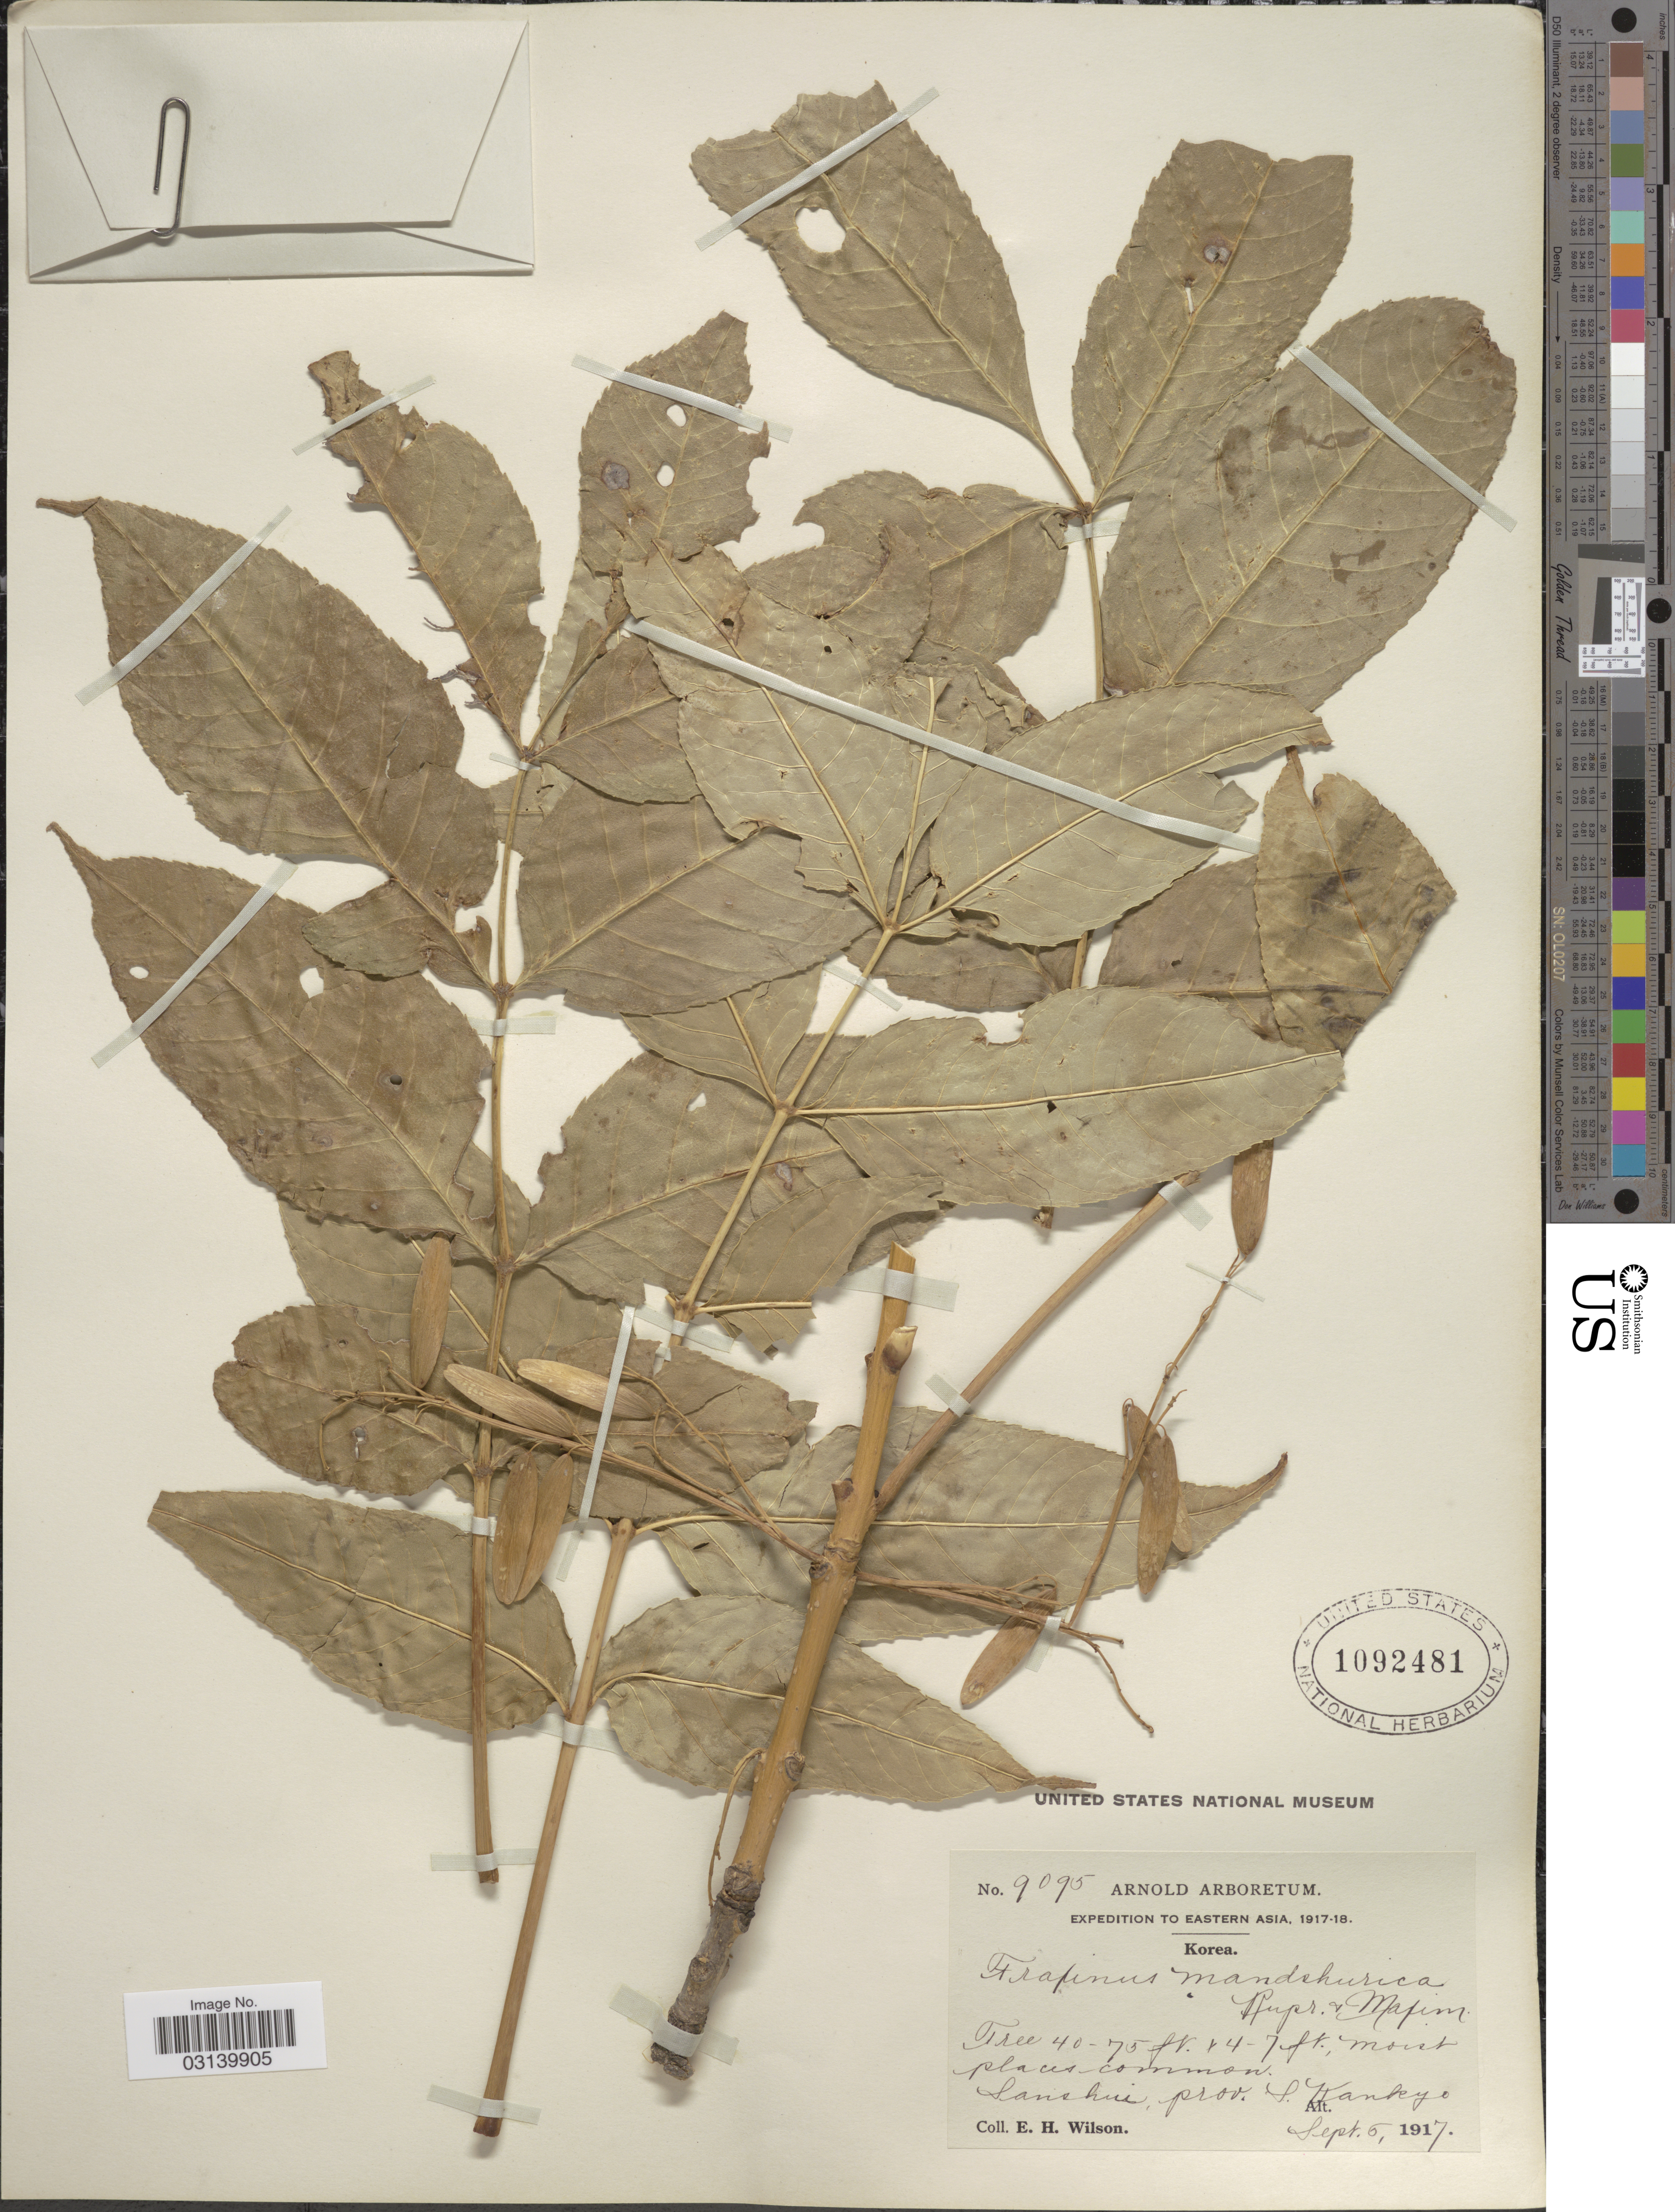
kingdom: Plantae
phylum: Tracheophyta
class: Magnoliopsida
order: Lamiales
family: Oleaceae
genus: Fraxinus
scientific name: Fraxinus mandshurica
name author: Rupr.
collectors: E. Wilson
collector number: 9095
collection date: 1917-09-05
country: North Korea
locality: Eastern Asia. Sanshui, prov. S. Kankyo.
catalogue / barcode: US 1092481